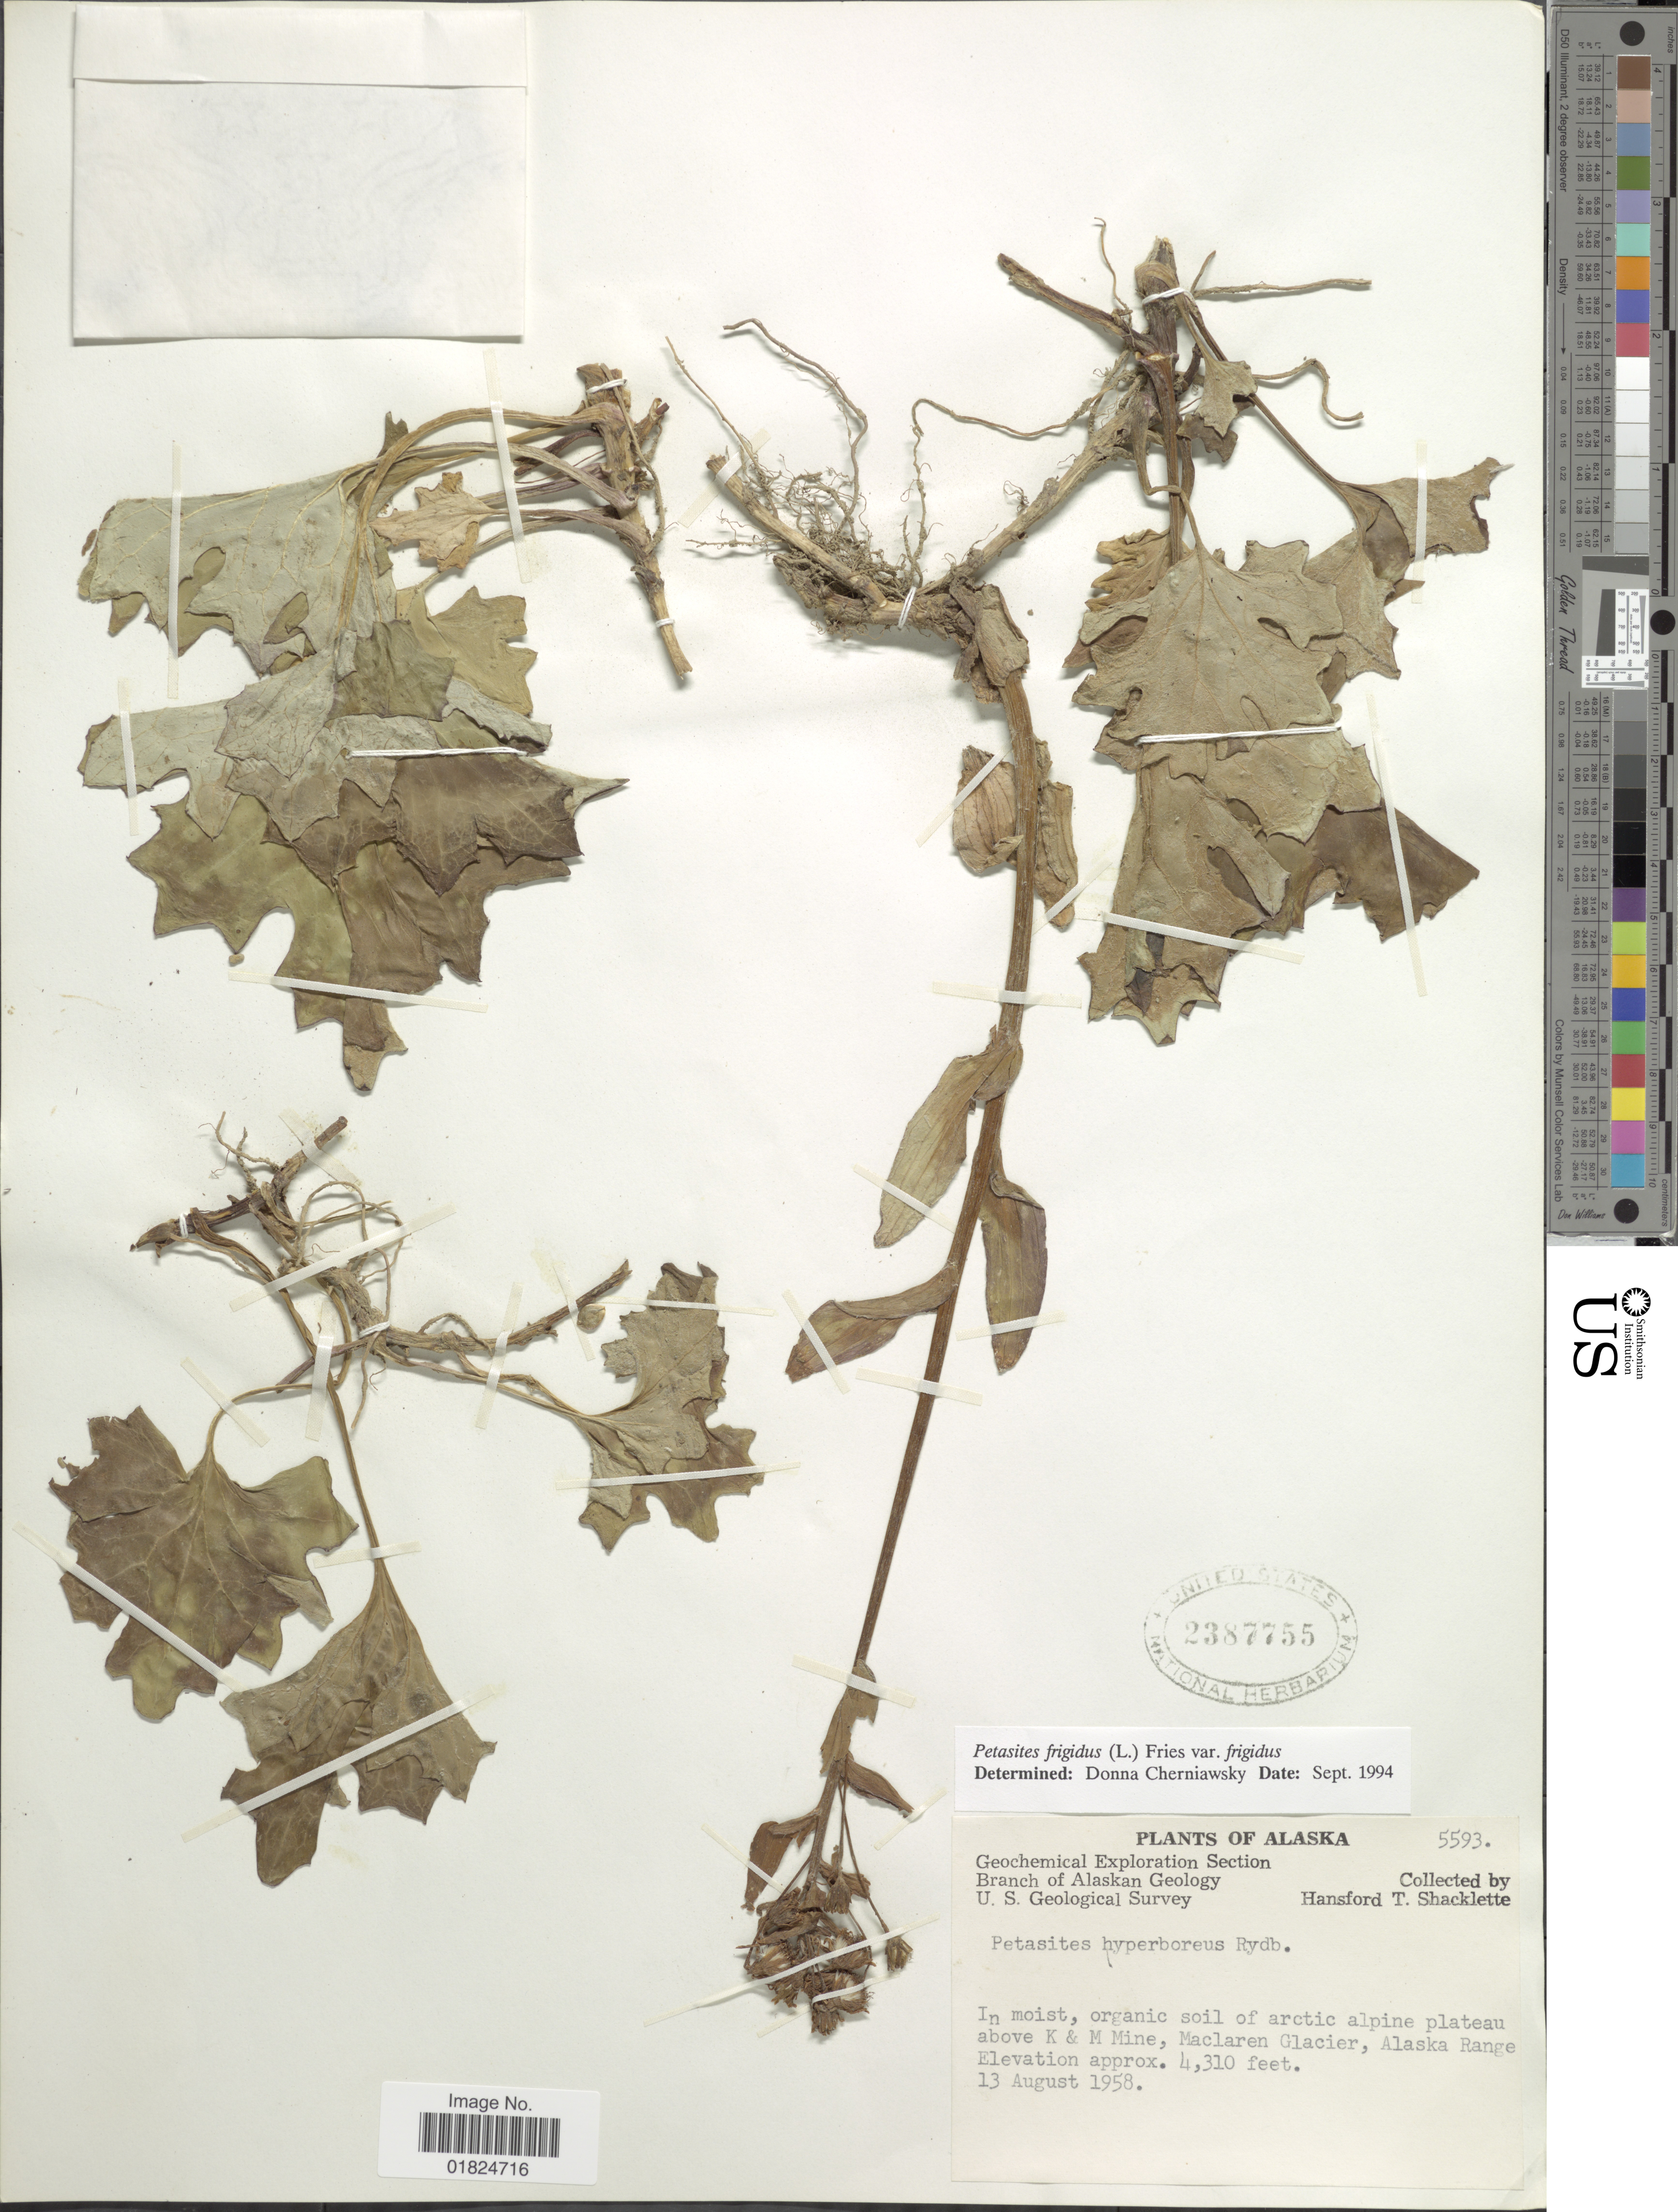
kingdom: Plantae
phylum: Tracheophyta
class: Magnoliopsida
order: Asterales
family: Asteraceae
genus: Petasites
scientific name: Petasites frigidus var. frigidus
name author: (L.) Fr.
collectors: H. Shacklette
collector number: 5593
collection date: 1958-08-13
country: United States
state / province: Alaska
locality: Alaska. above K & M Mine, Maclaren Glacier, Alaska Range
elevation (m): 1314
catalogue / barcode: US 2387755